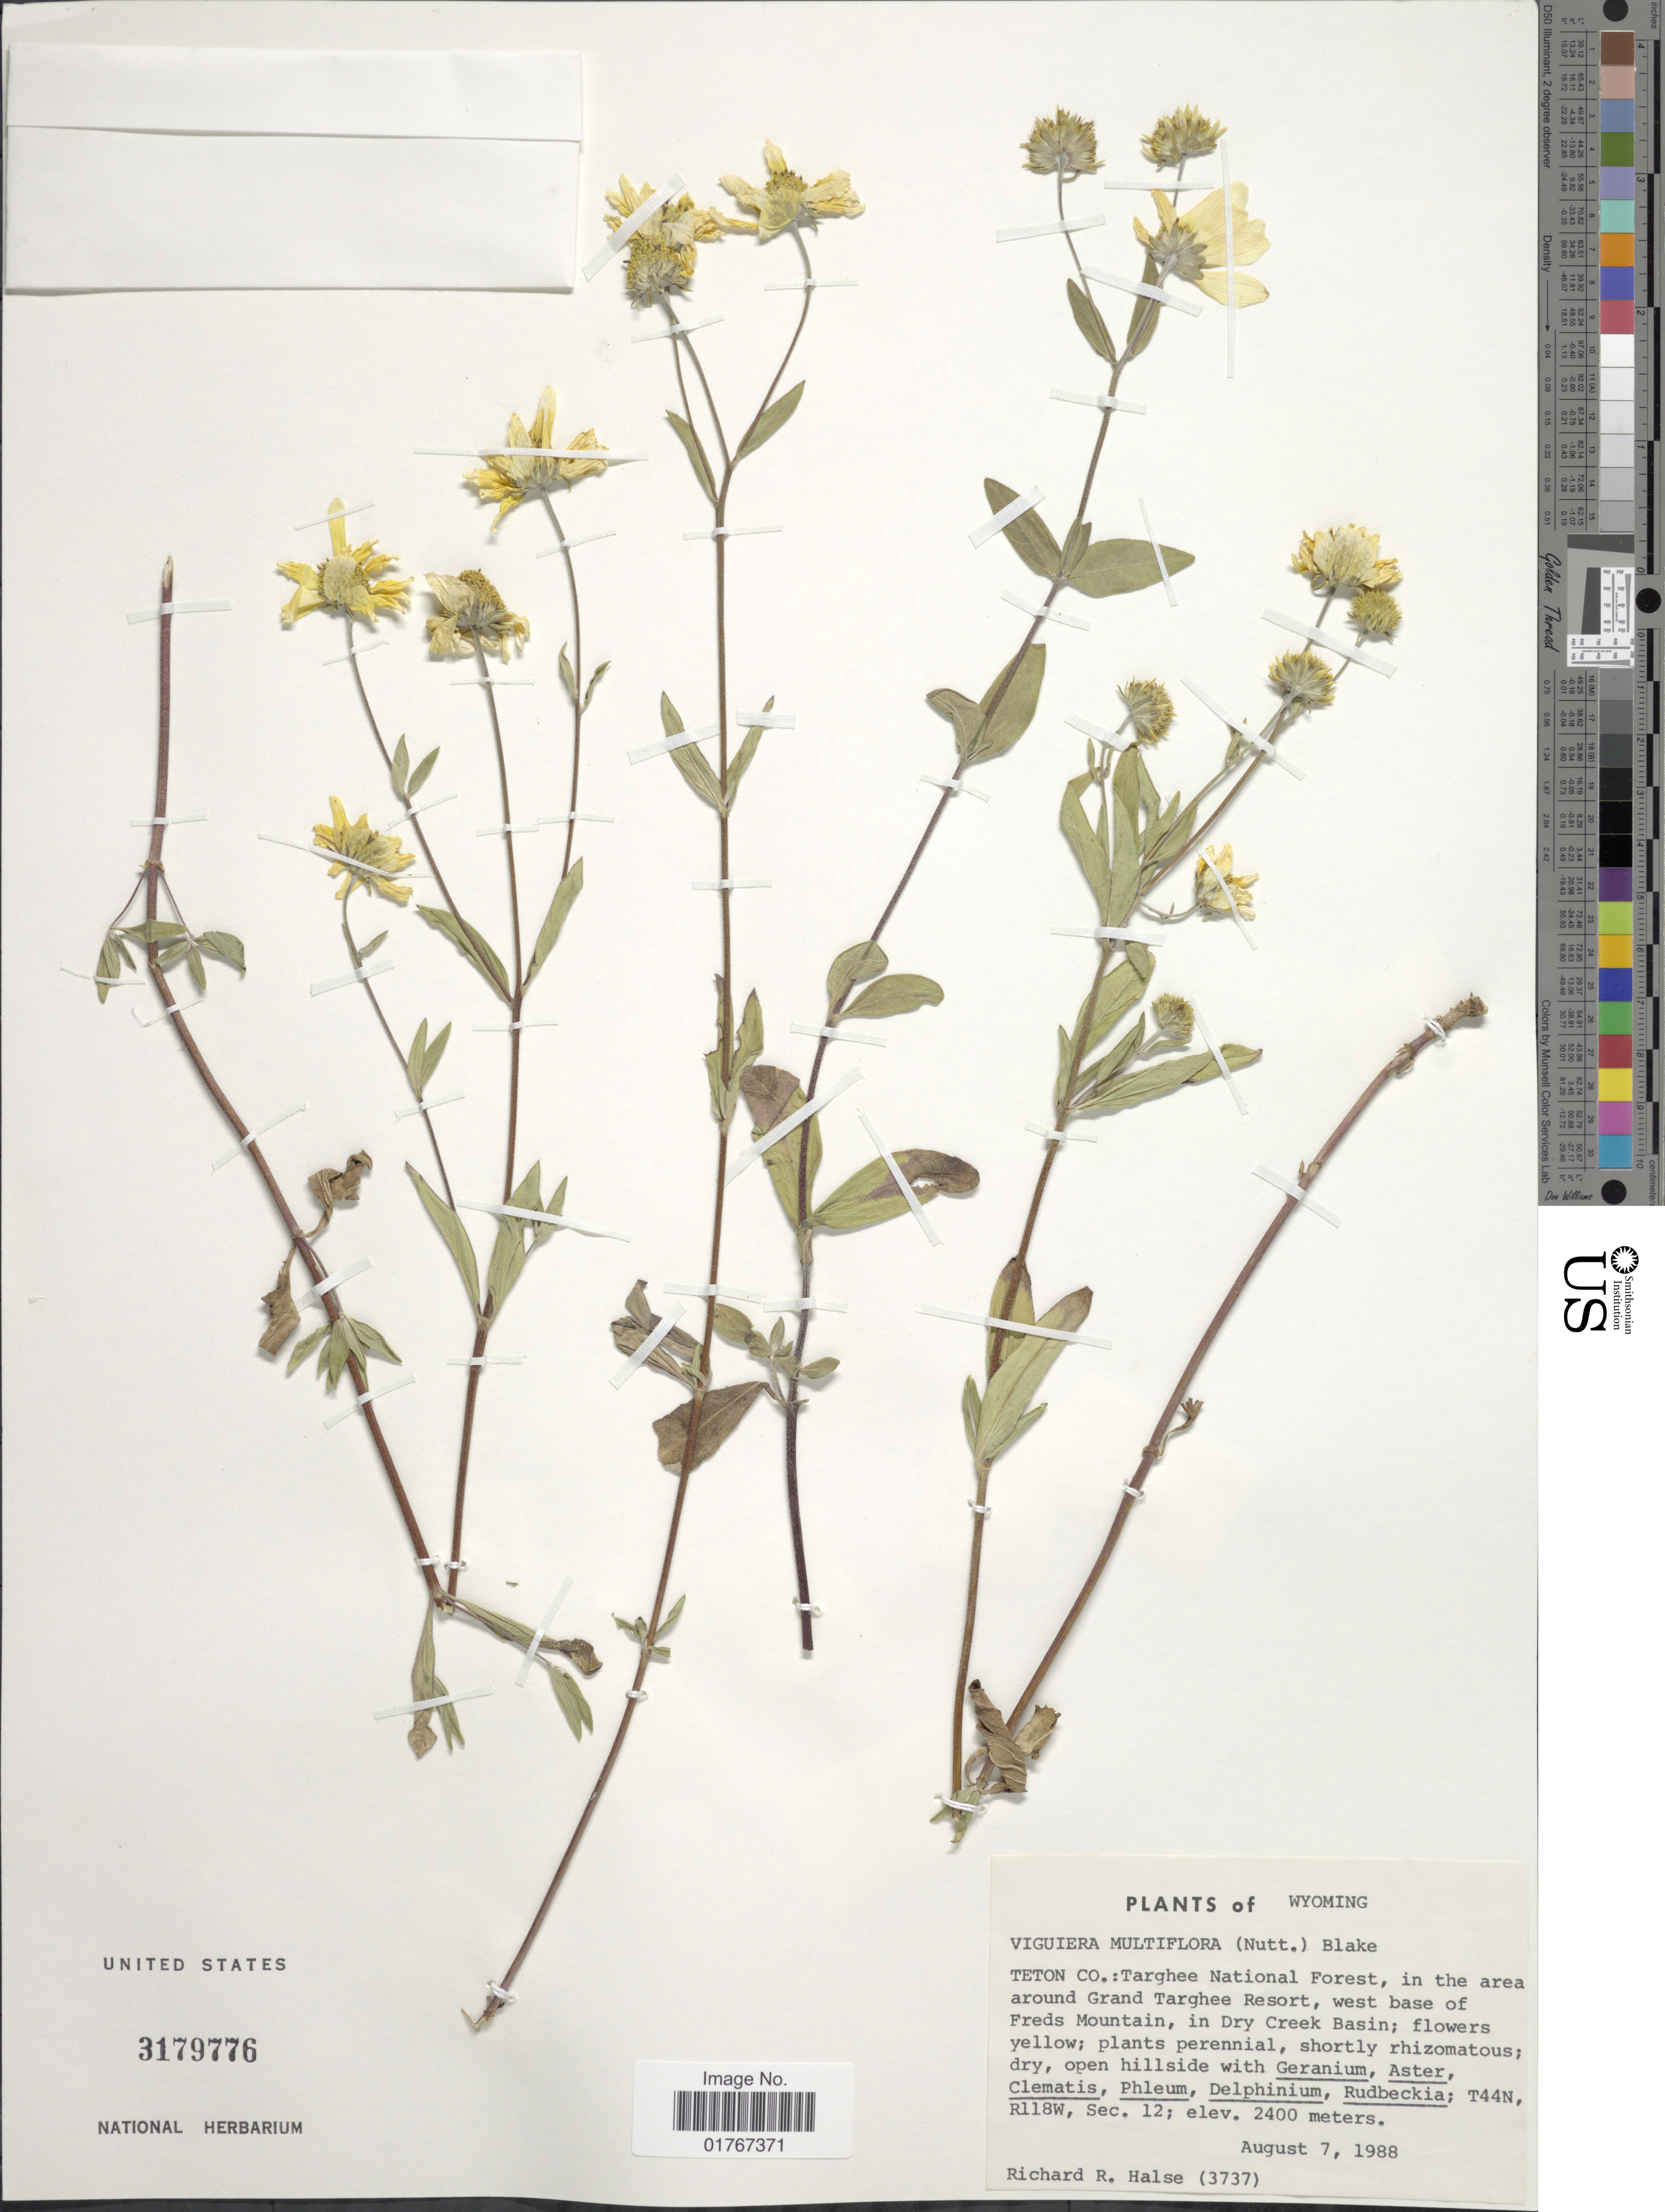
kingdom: Plantae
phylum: Tracheophyta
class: Magnoliopsida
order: Asterales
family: Asteraceae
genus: Heliomeris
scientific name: Heliomeris multiflora var. nevadensis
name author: (A. Nelson) Blake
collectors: R. Halse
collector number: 3737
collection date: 1988-08-07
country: United States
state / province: Wyoming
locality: Teton Co.: Targhee National Forest, in the area around Grand Targhee Resort, west base of Freds Mountain, in Dry Creek Basin, T44N, R118W, Sec.12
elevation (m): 2400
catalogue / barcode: US 3179776